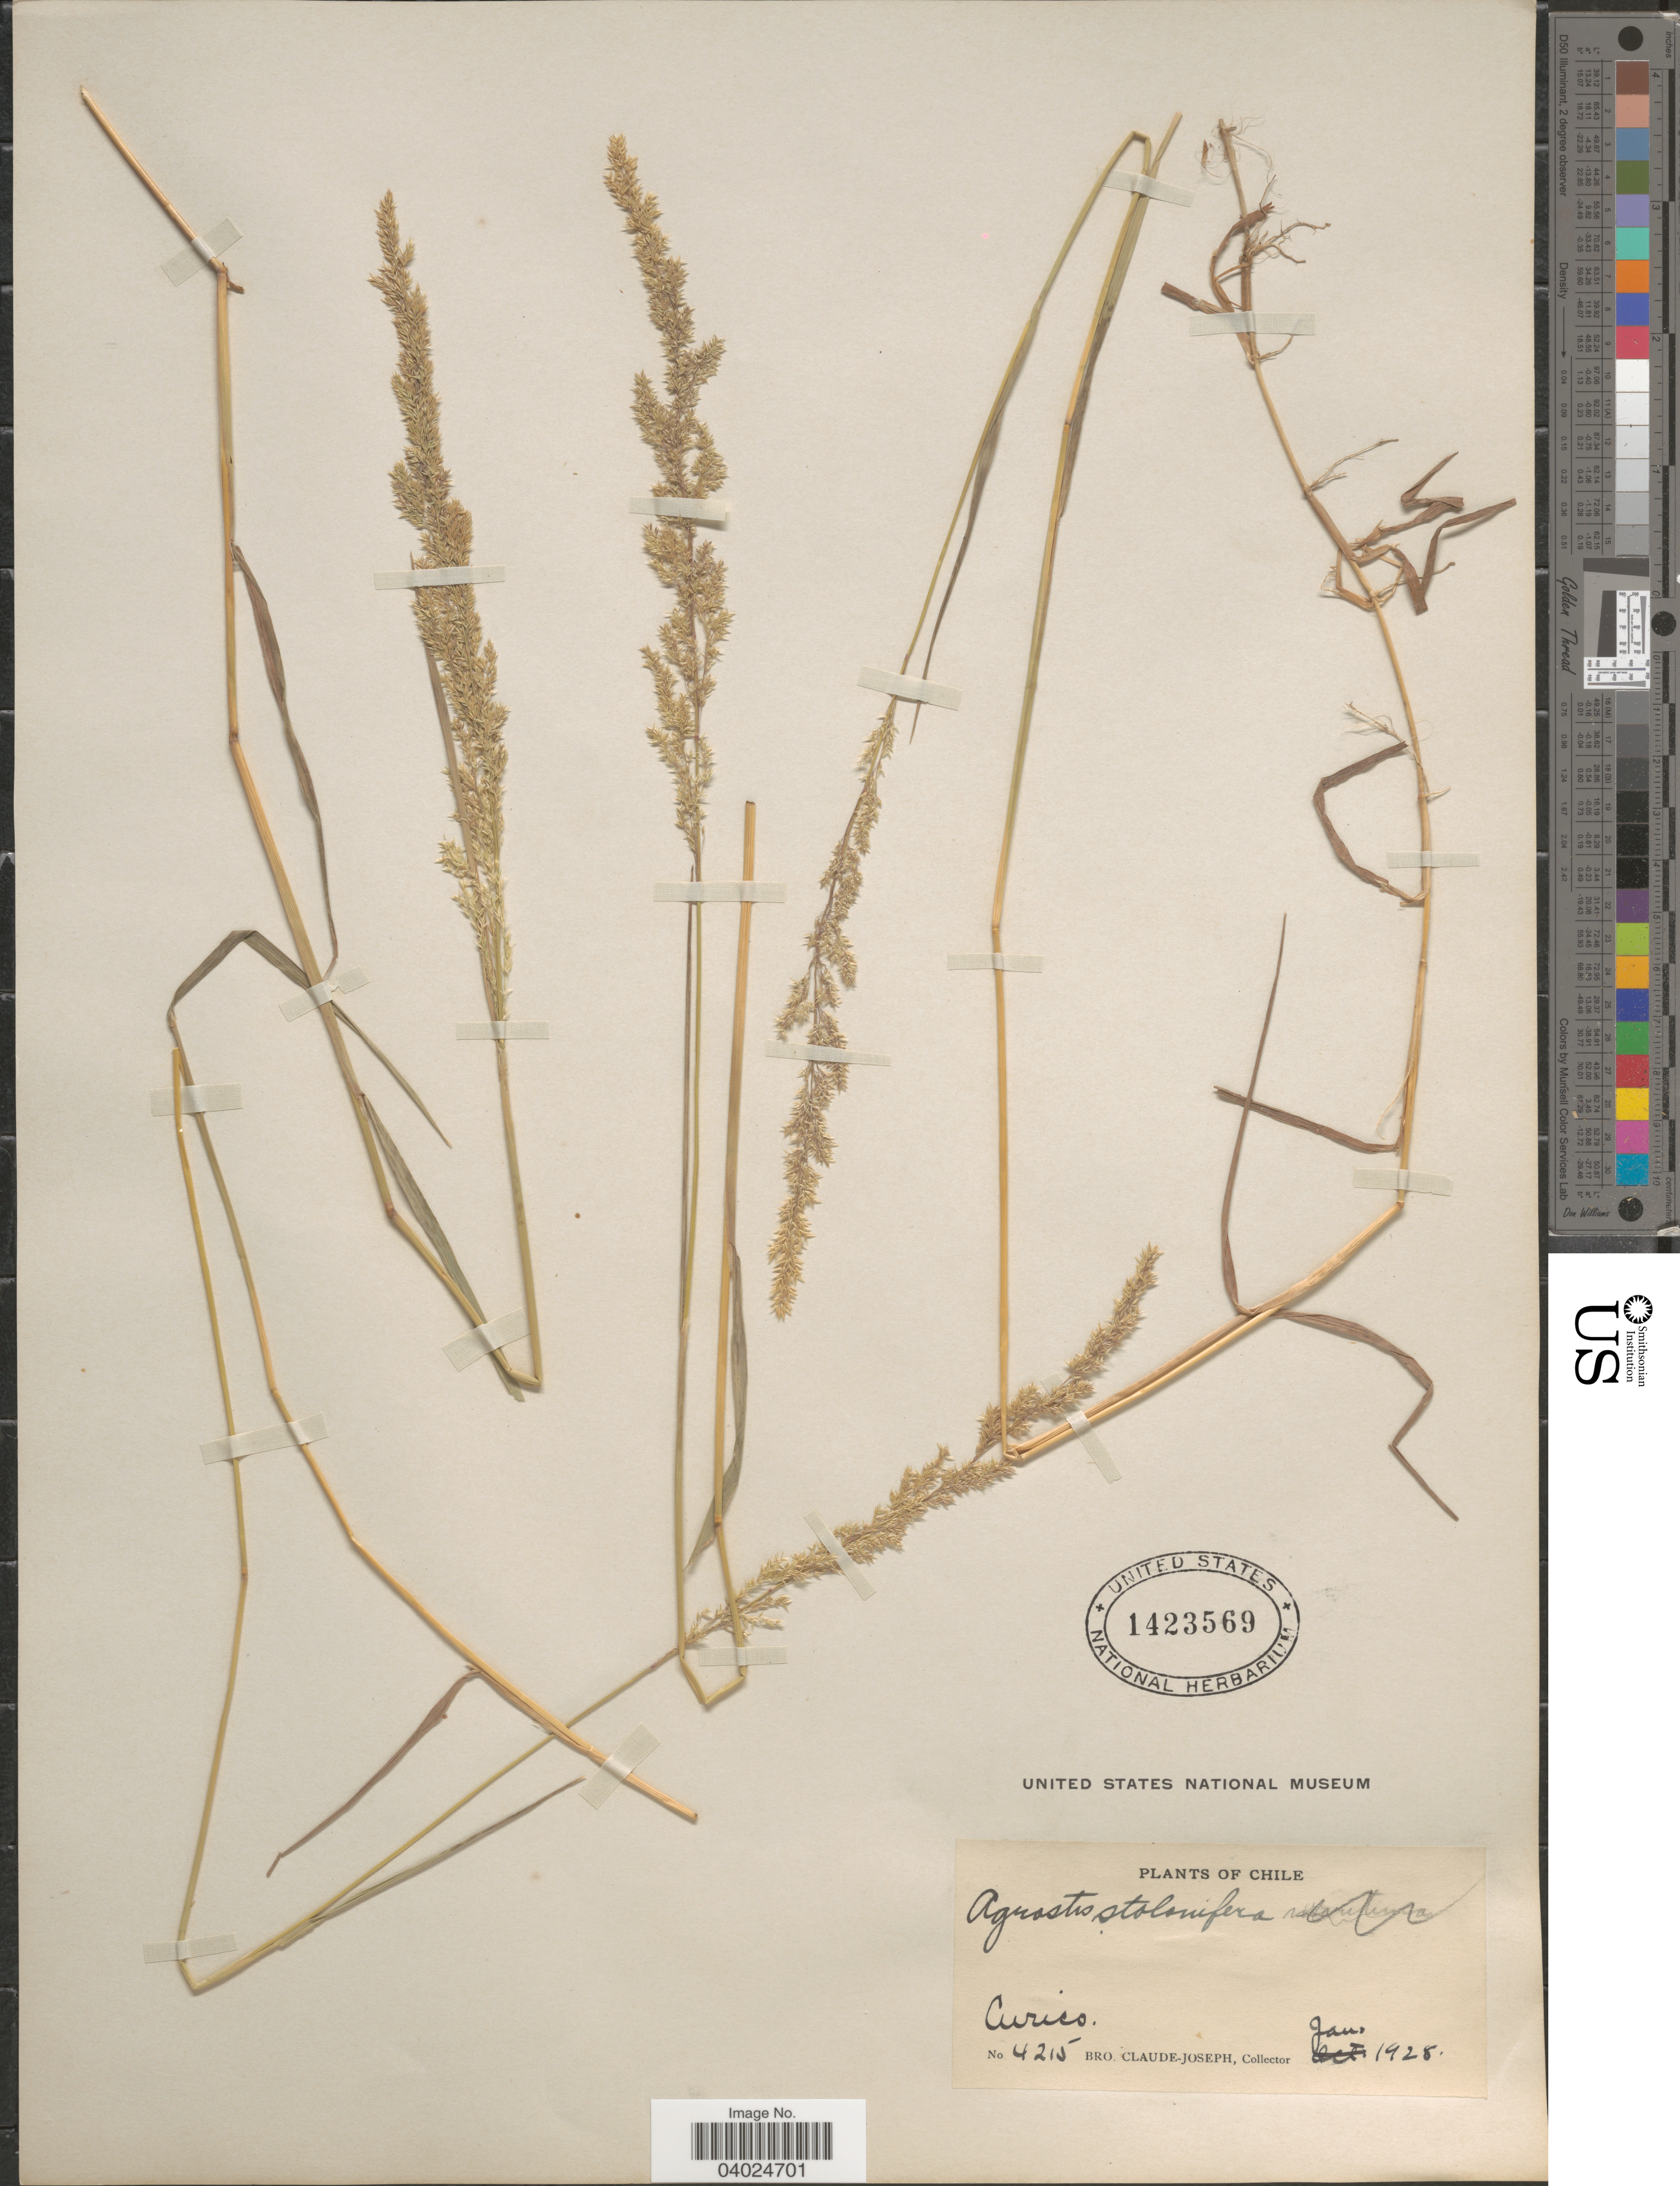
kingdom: Plantae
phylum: Tracheophyta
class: Liliopsida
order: Poales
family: Poaceae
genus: Agrostis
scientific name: Agrostis stolonifera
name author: L.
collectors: Bro. Claude-Joseph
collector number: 4215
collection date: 1928-01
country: Chile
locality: Curico.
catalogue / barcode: US 1423569